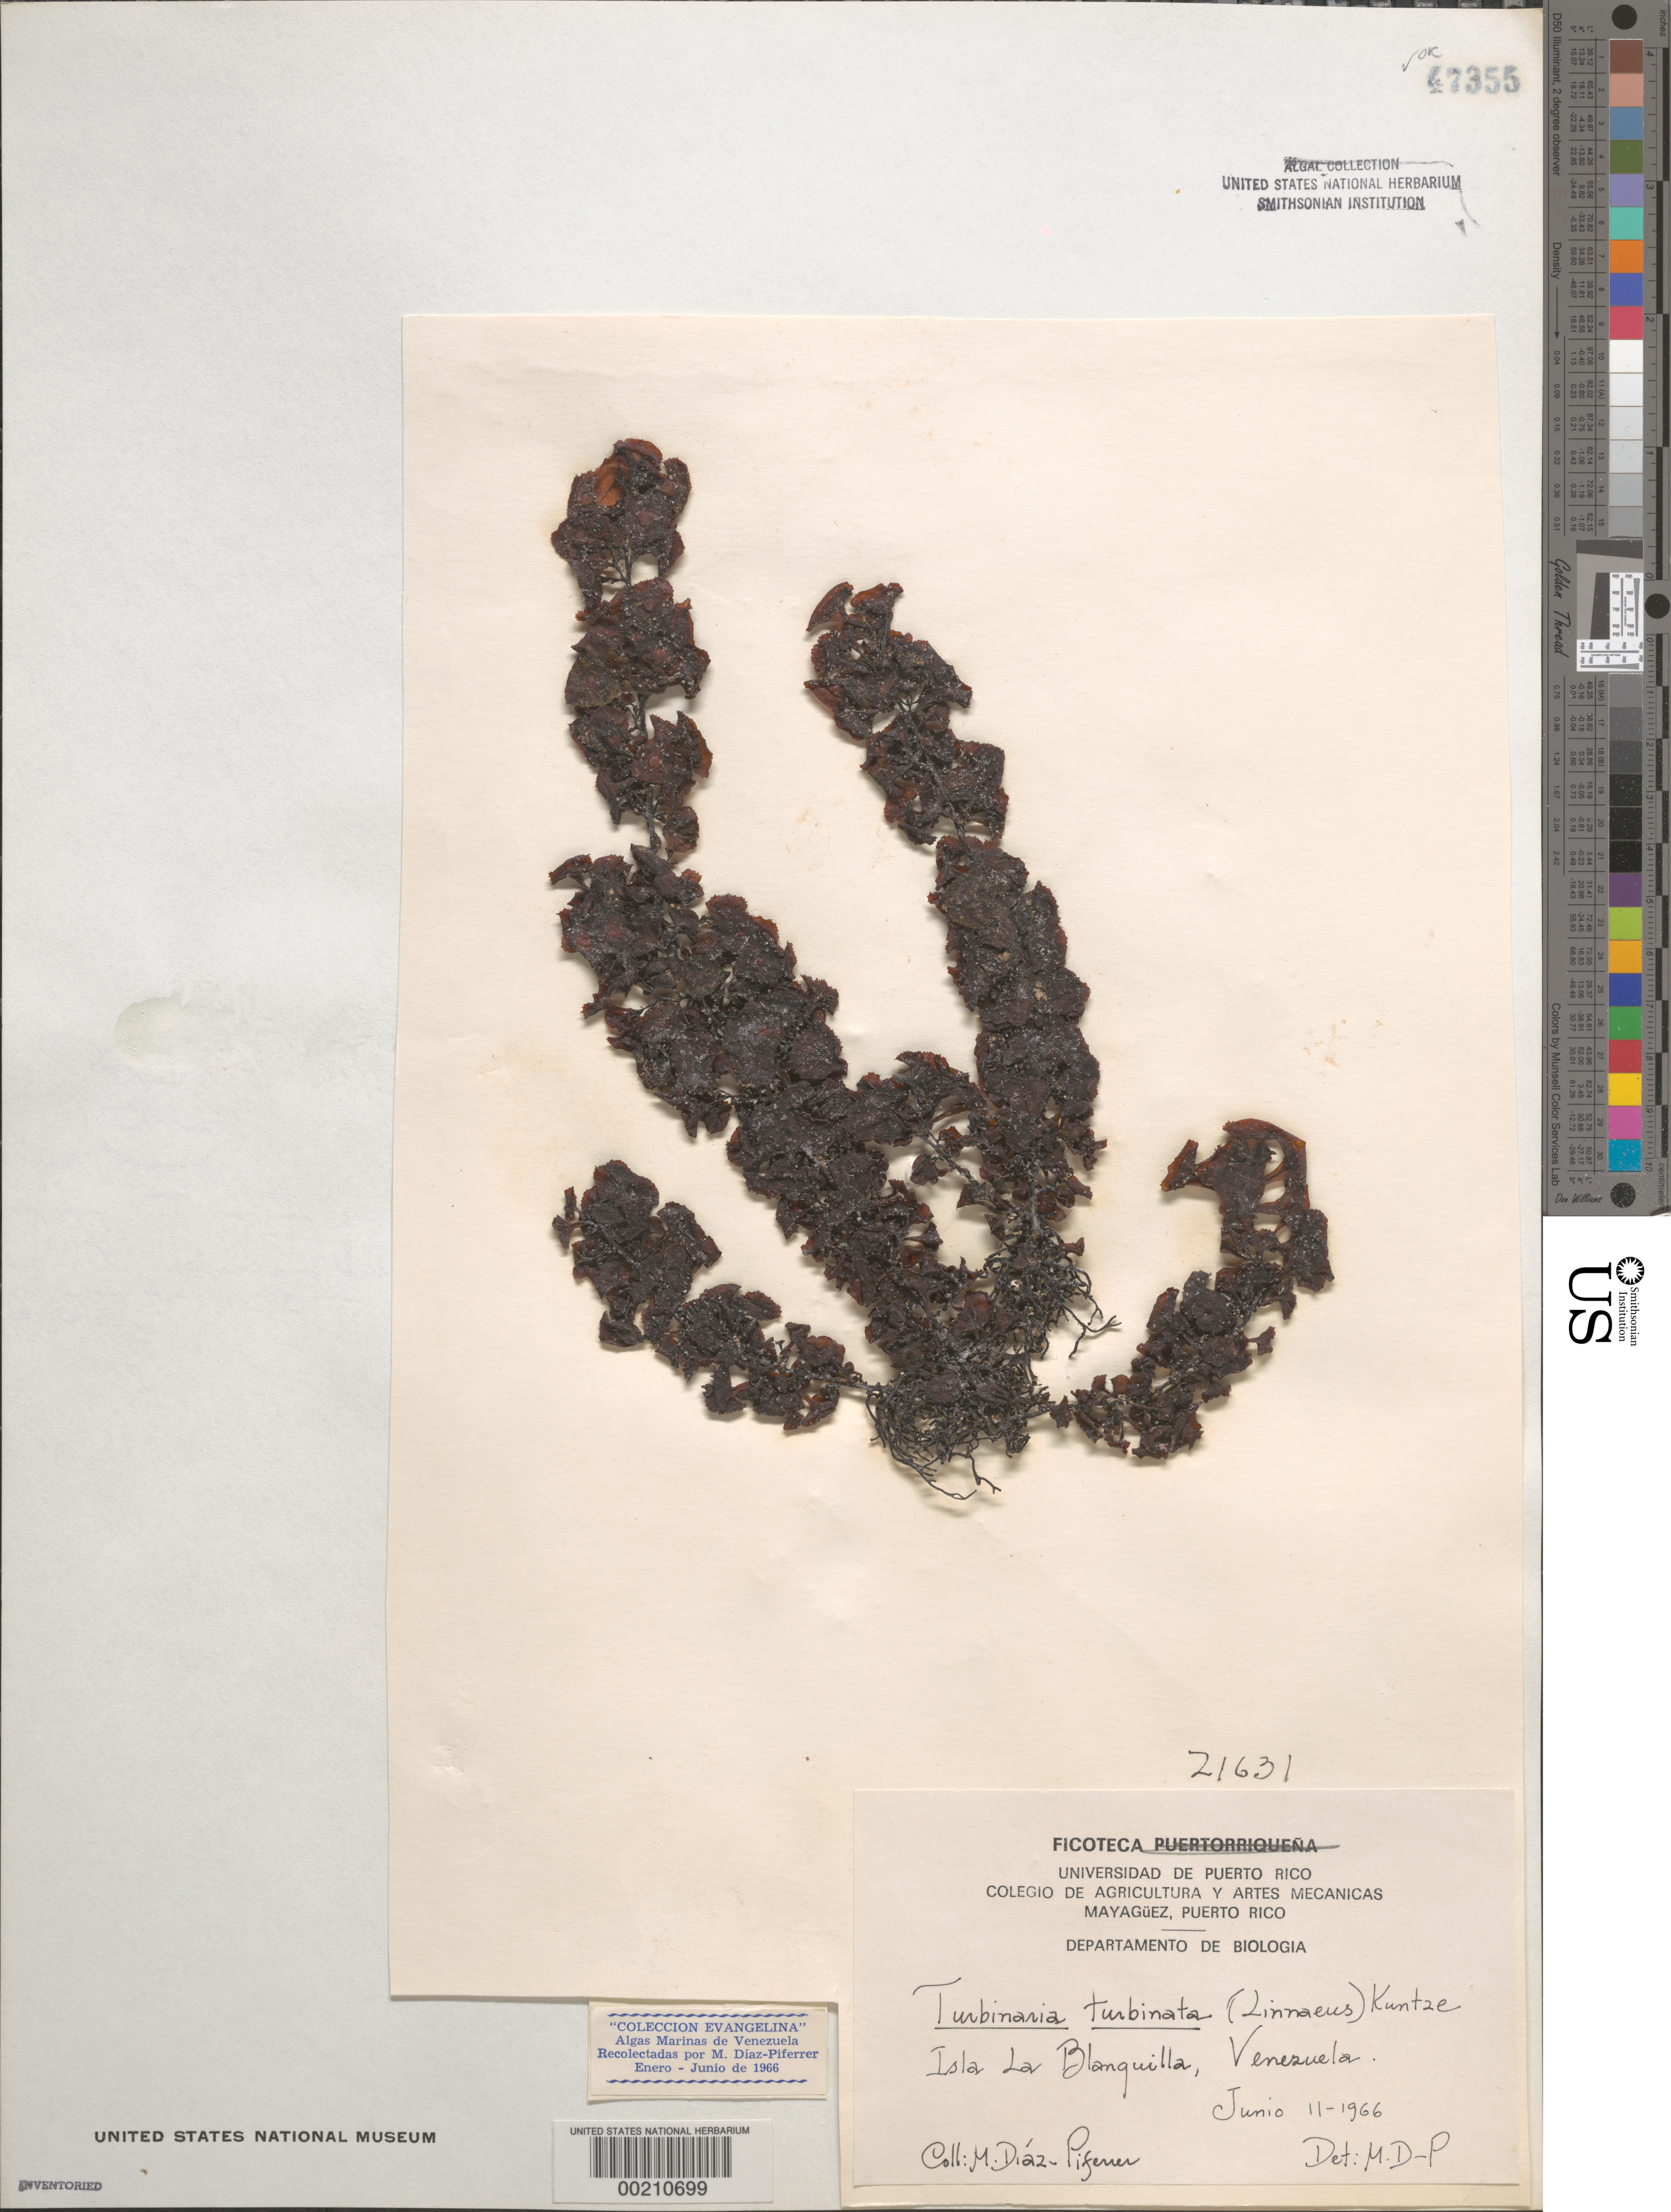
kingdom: Chromista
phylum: Ochrophyta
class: Phaeophyceae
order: Fucales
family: Sargassaceae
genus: Turbinaria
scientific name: Turbinaria turbinata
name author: (L.) Kuntze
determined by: Diaz-Piferrer, M.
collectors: M. Diaz-Piferrer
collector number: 21631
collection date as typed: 11 Jun 1966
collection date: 1966-06-11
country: Venezuela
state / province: Dependencias Federales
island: Isla La Blanquilla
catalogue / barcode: US 47355